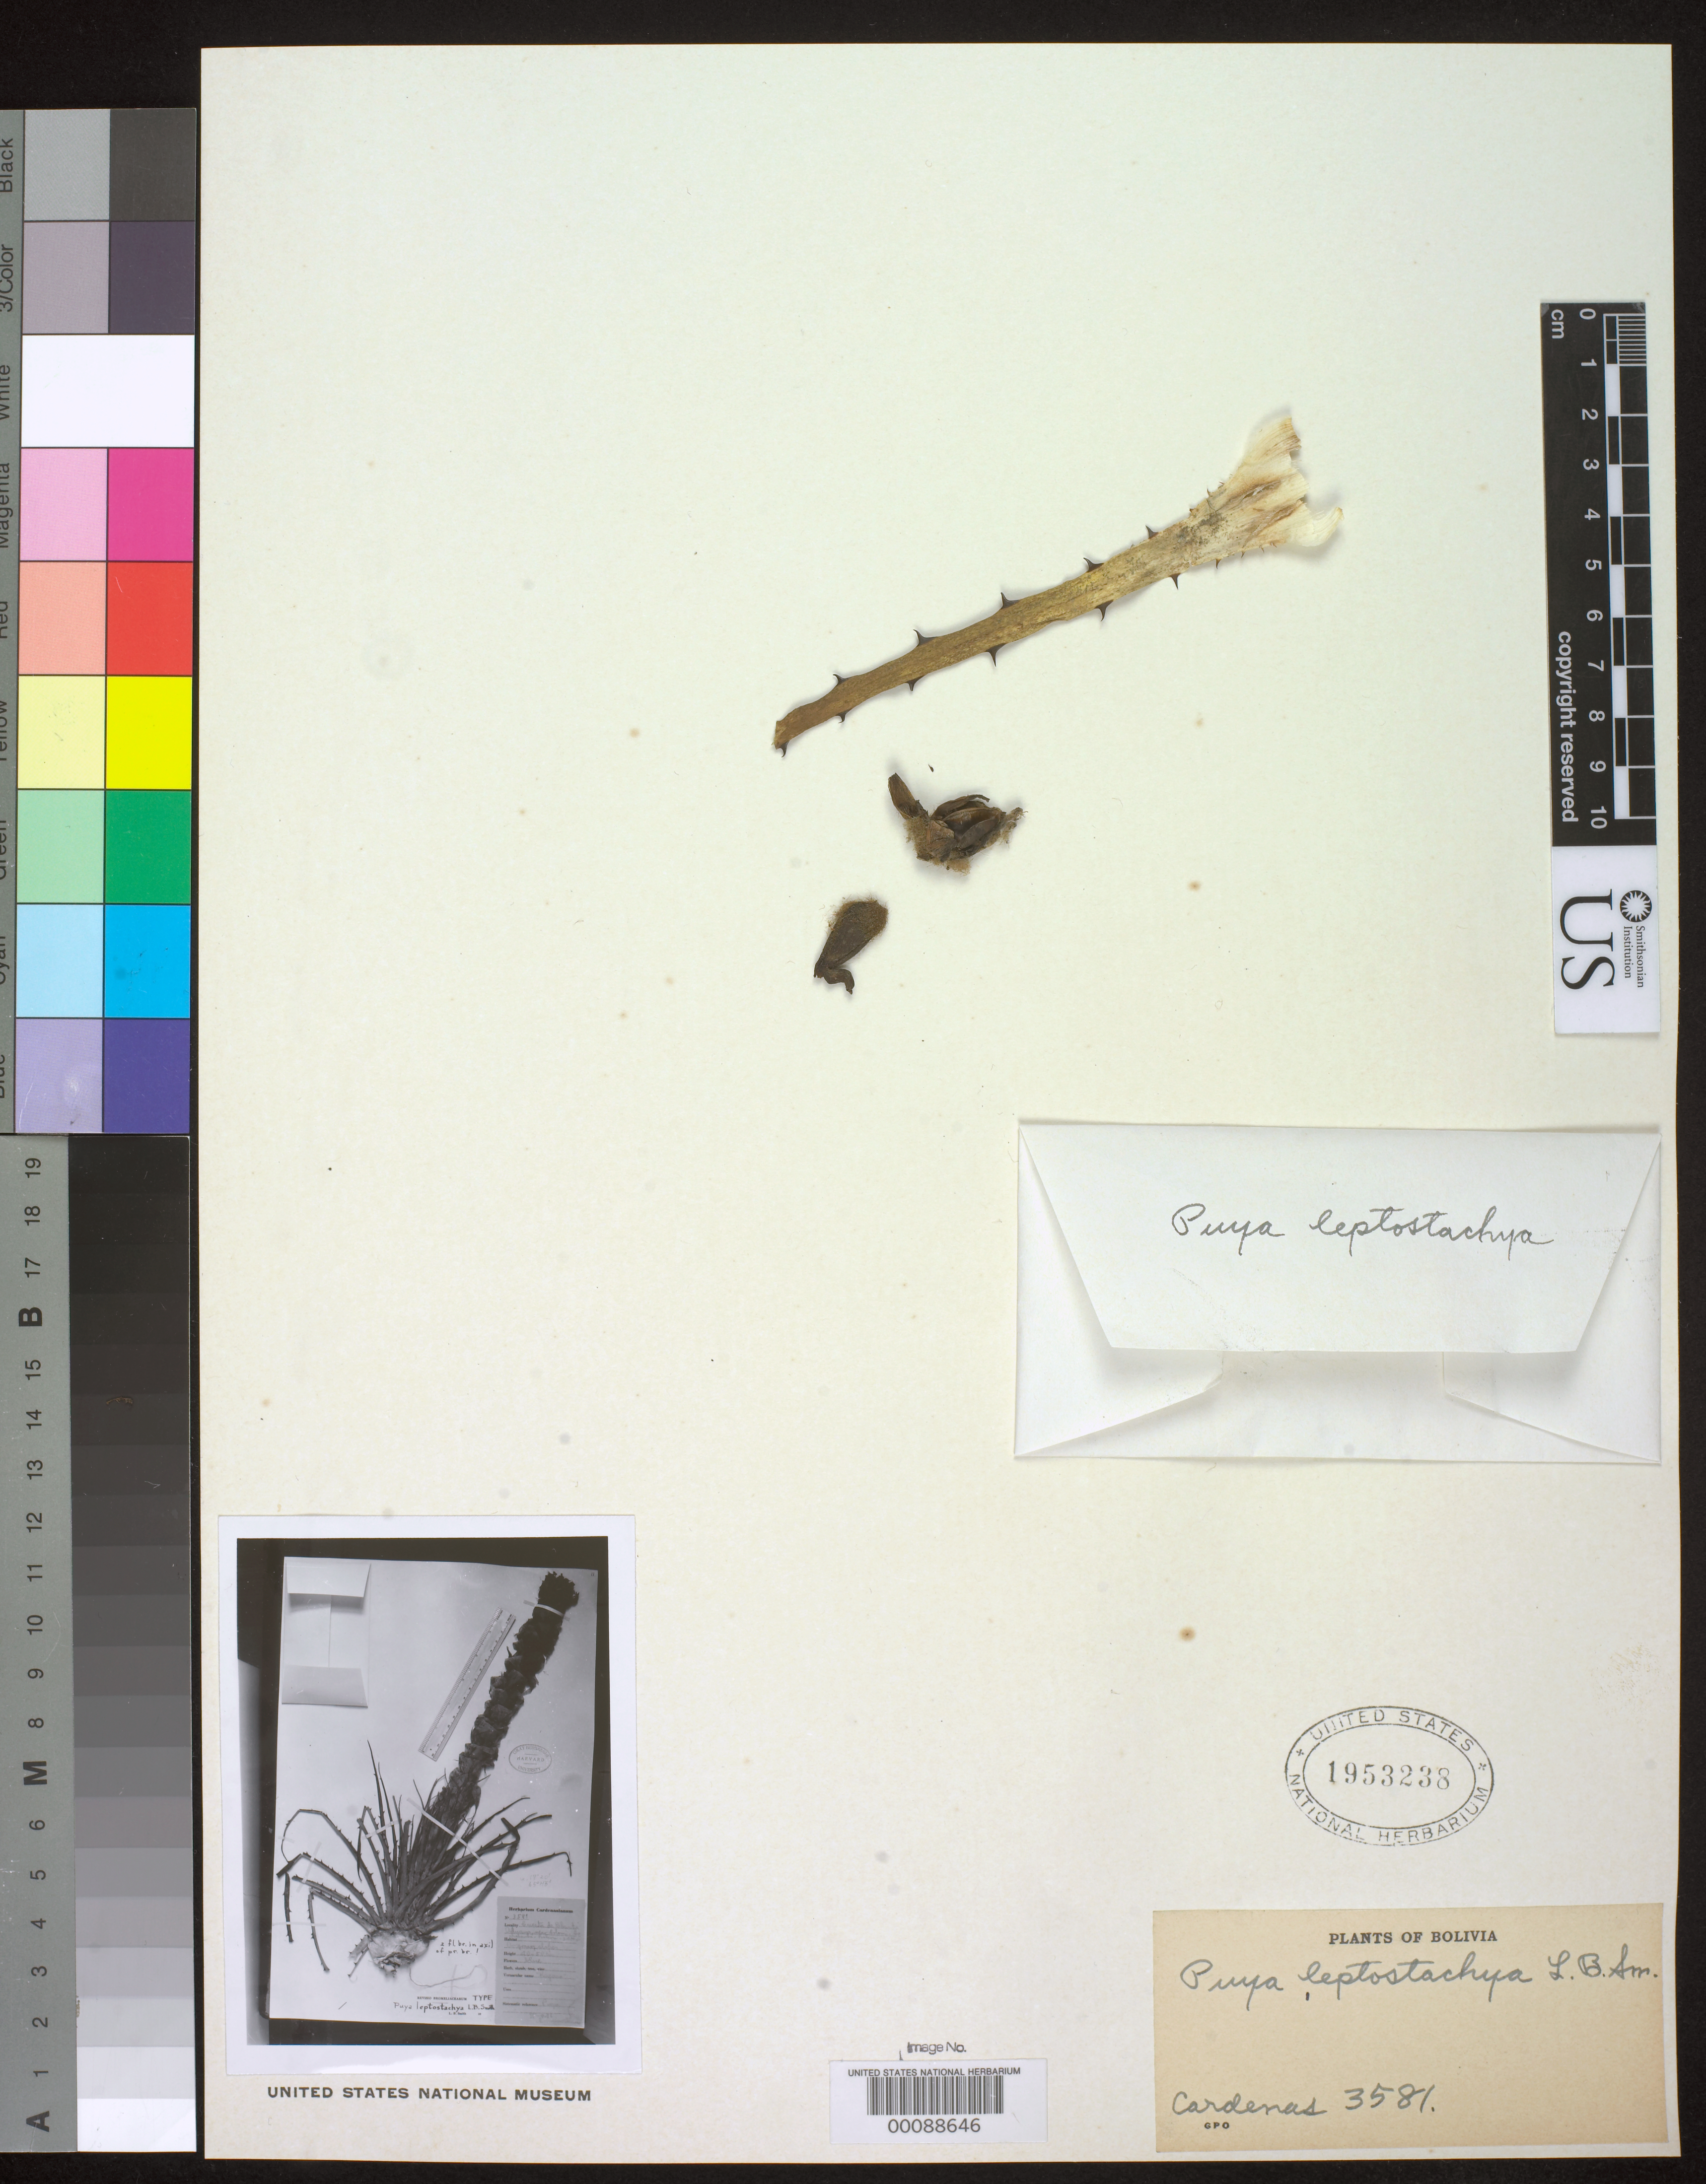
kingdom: Plantae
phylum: Tracheophyta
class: Liliopsida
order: Poales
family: Bromeliaceae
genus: Puya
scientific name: Puya leptostachya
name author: L.B. Sm.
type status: Isotype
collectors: M. Cárdenas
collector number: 3581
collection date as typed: Feb 1941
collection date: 1941-02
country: Bolivia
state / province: Cochabamba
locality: Cuesta de Llanta, Aduana Cerca de Colomi.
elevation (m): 3400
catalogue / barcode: US 1953238